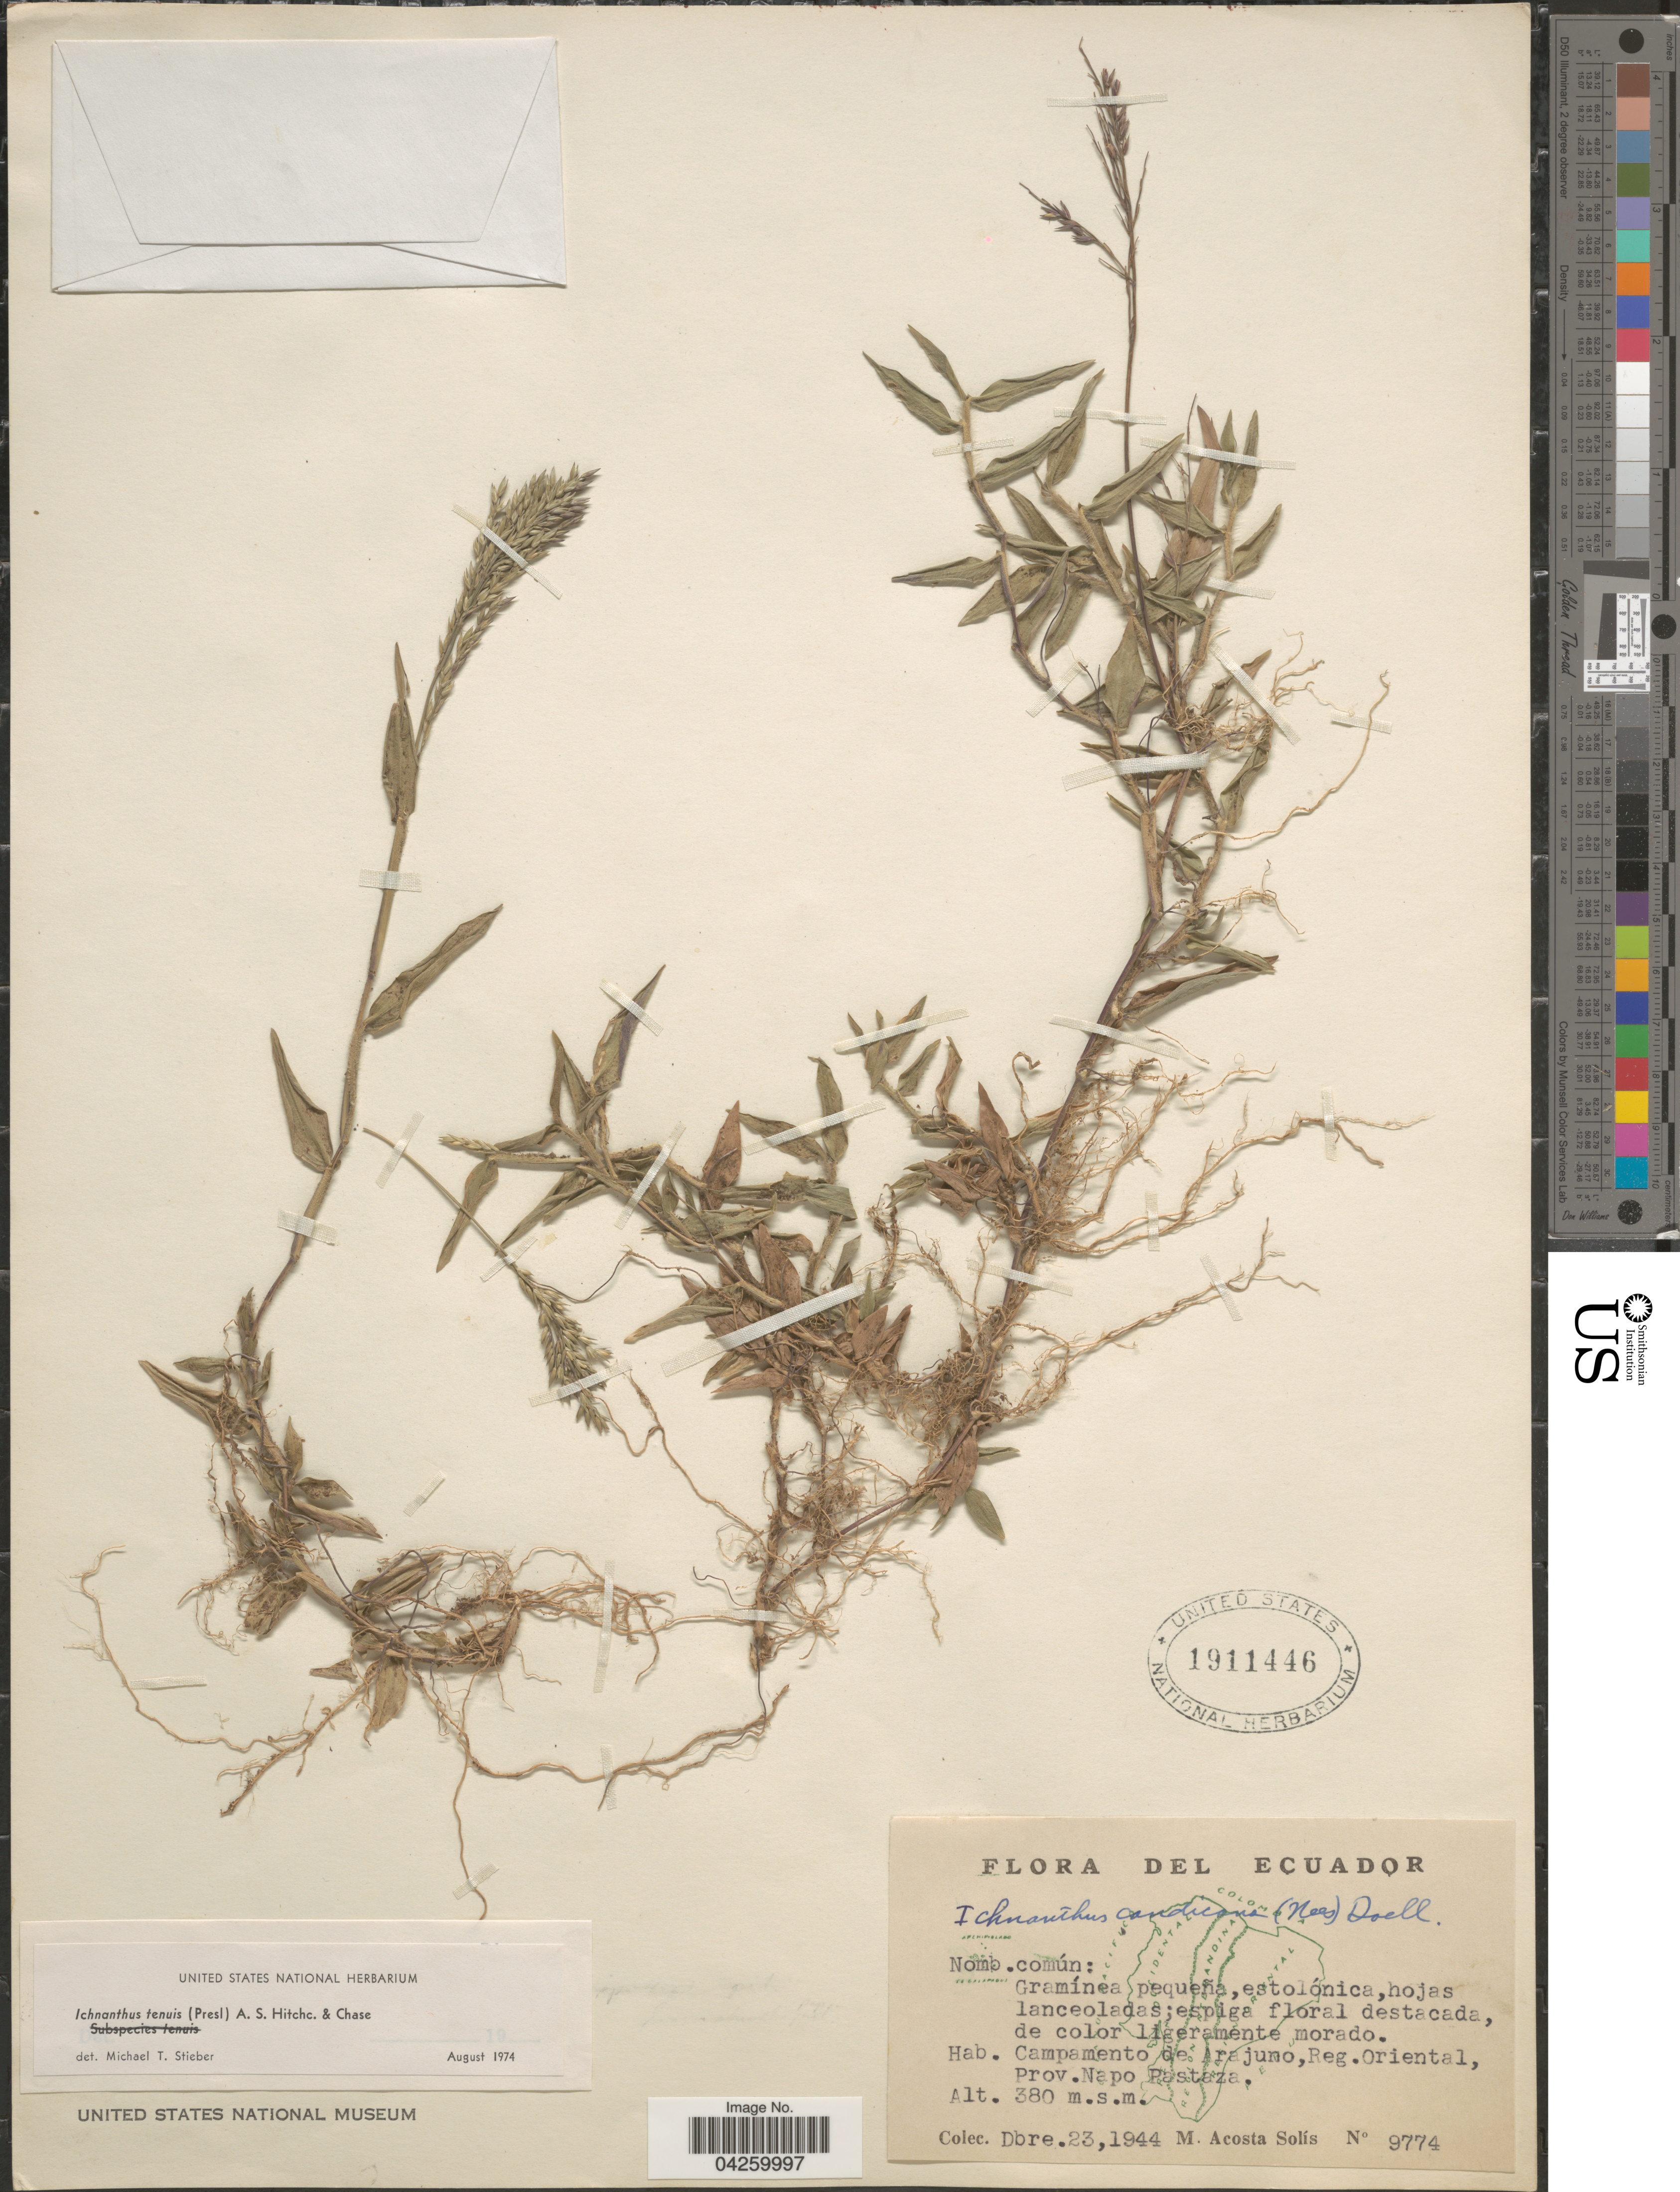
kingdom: Plantae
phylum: Tracheophyta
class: Liliopsida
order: Poales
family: Poaceae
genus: Ichnanthus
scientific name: Ichnanthus tenuis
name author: (J. Presl) Hitchc. & Chase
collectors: M. Acosta Solis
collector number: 9774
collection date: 1944-12-23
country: Ecuador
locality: Campamento de Arajuno, Reg. Oriental, Prov. Napo Pastaza.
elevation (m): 380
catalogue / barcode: US 1911446